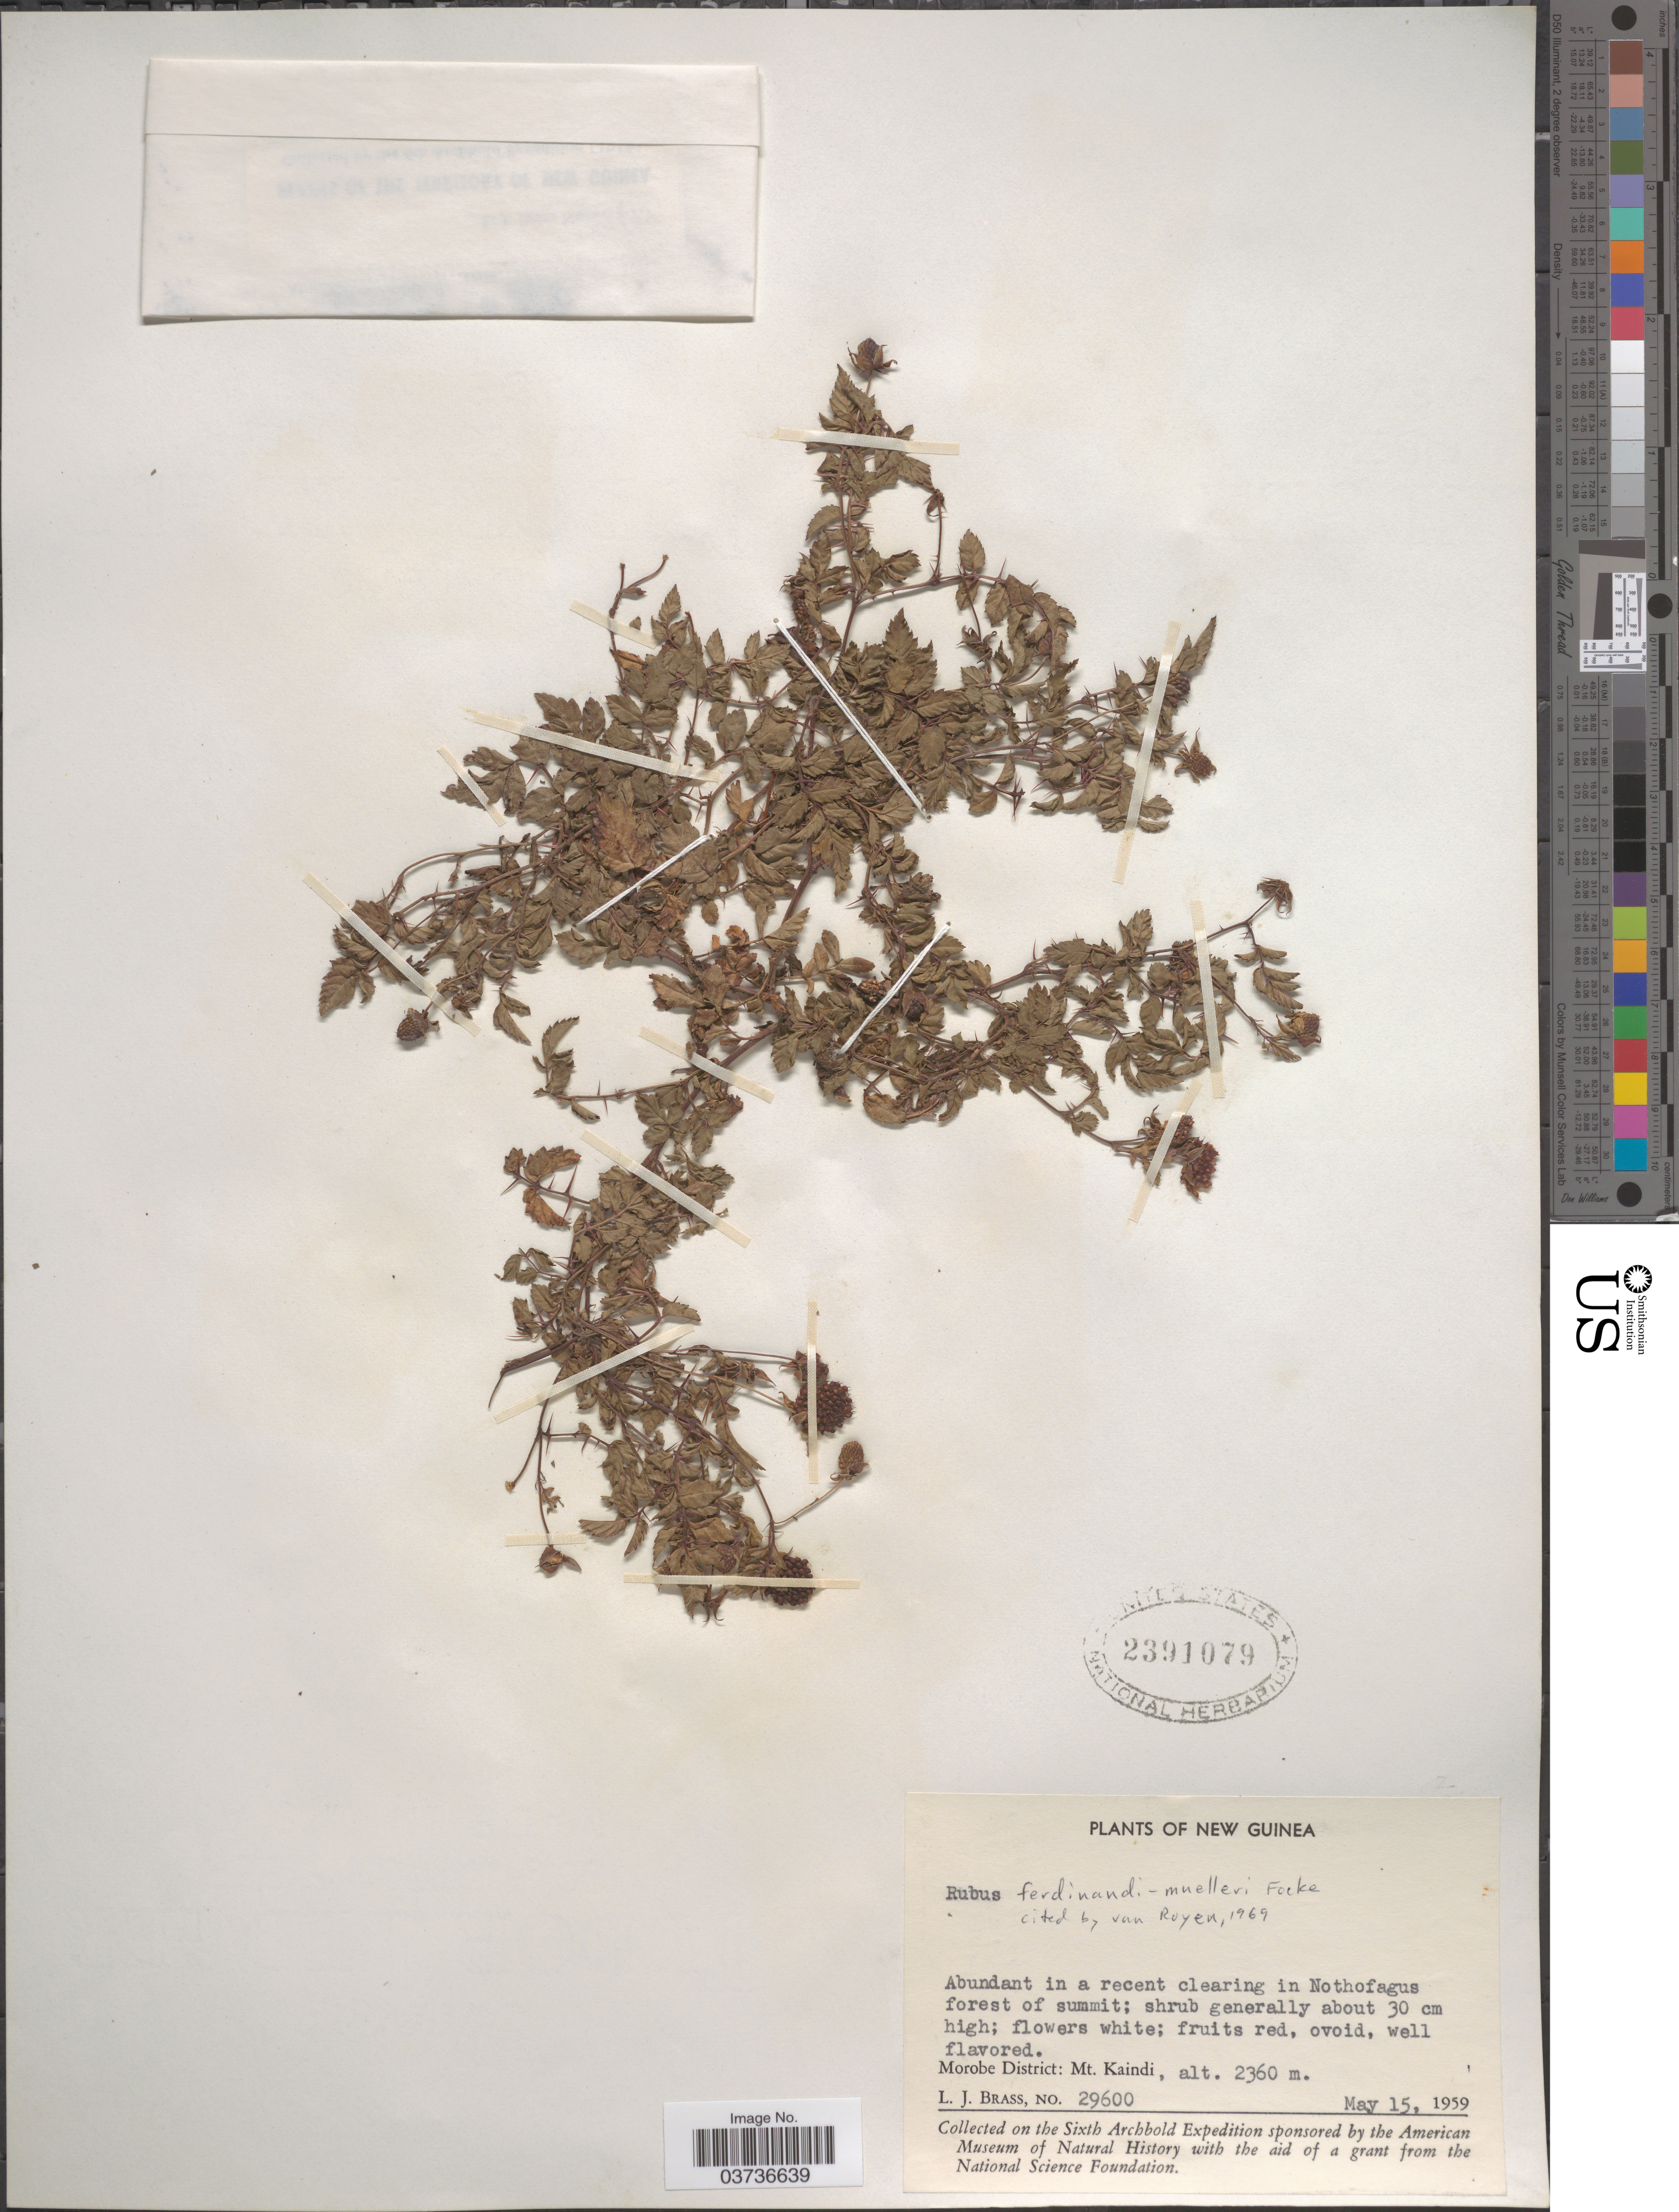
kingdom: Plantae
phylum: Tracheophyta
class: Magnoliopsida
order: Rosales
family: Rosaceae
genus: Rubus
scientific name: Rubus ferdinandi-muelleri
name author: Focke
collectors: L. J. Brass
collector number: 29600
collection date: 1959-05-15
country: Papua New Guinea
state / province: Morobe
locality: New Guinea. Morobe District: Mt. Kaindi.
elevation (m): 2360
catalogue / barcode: US 2391079